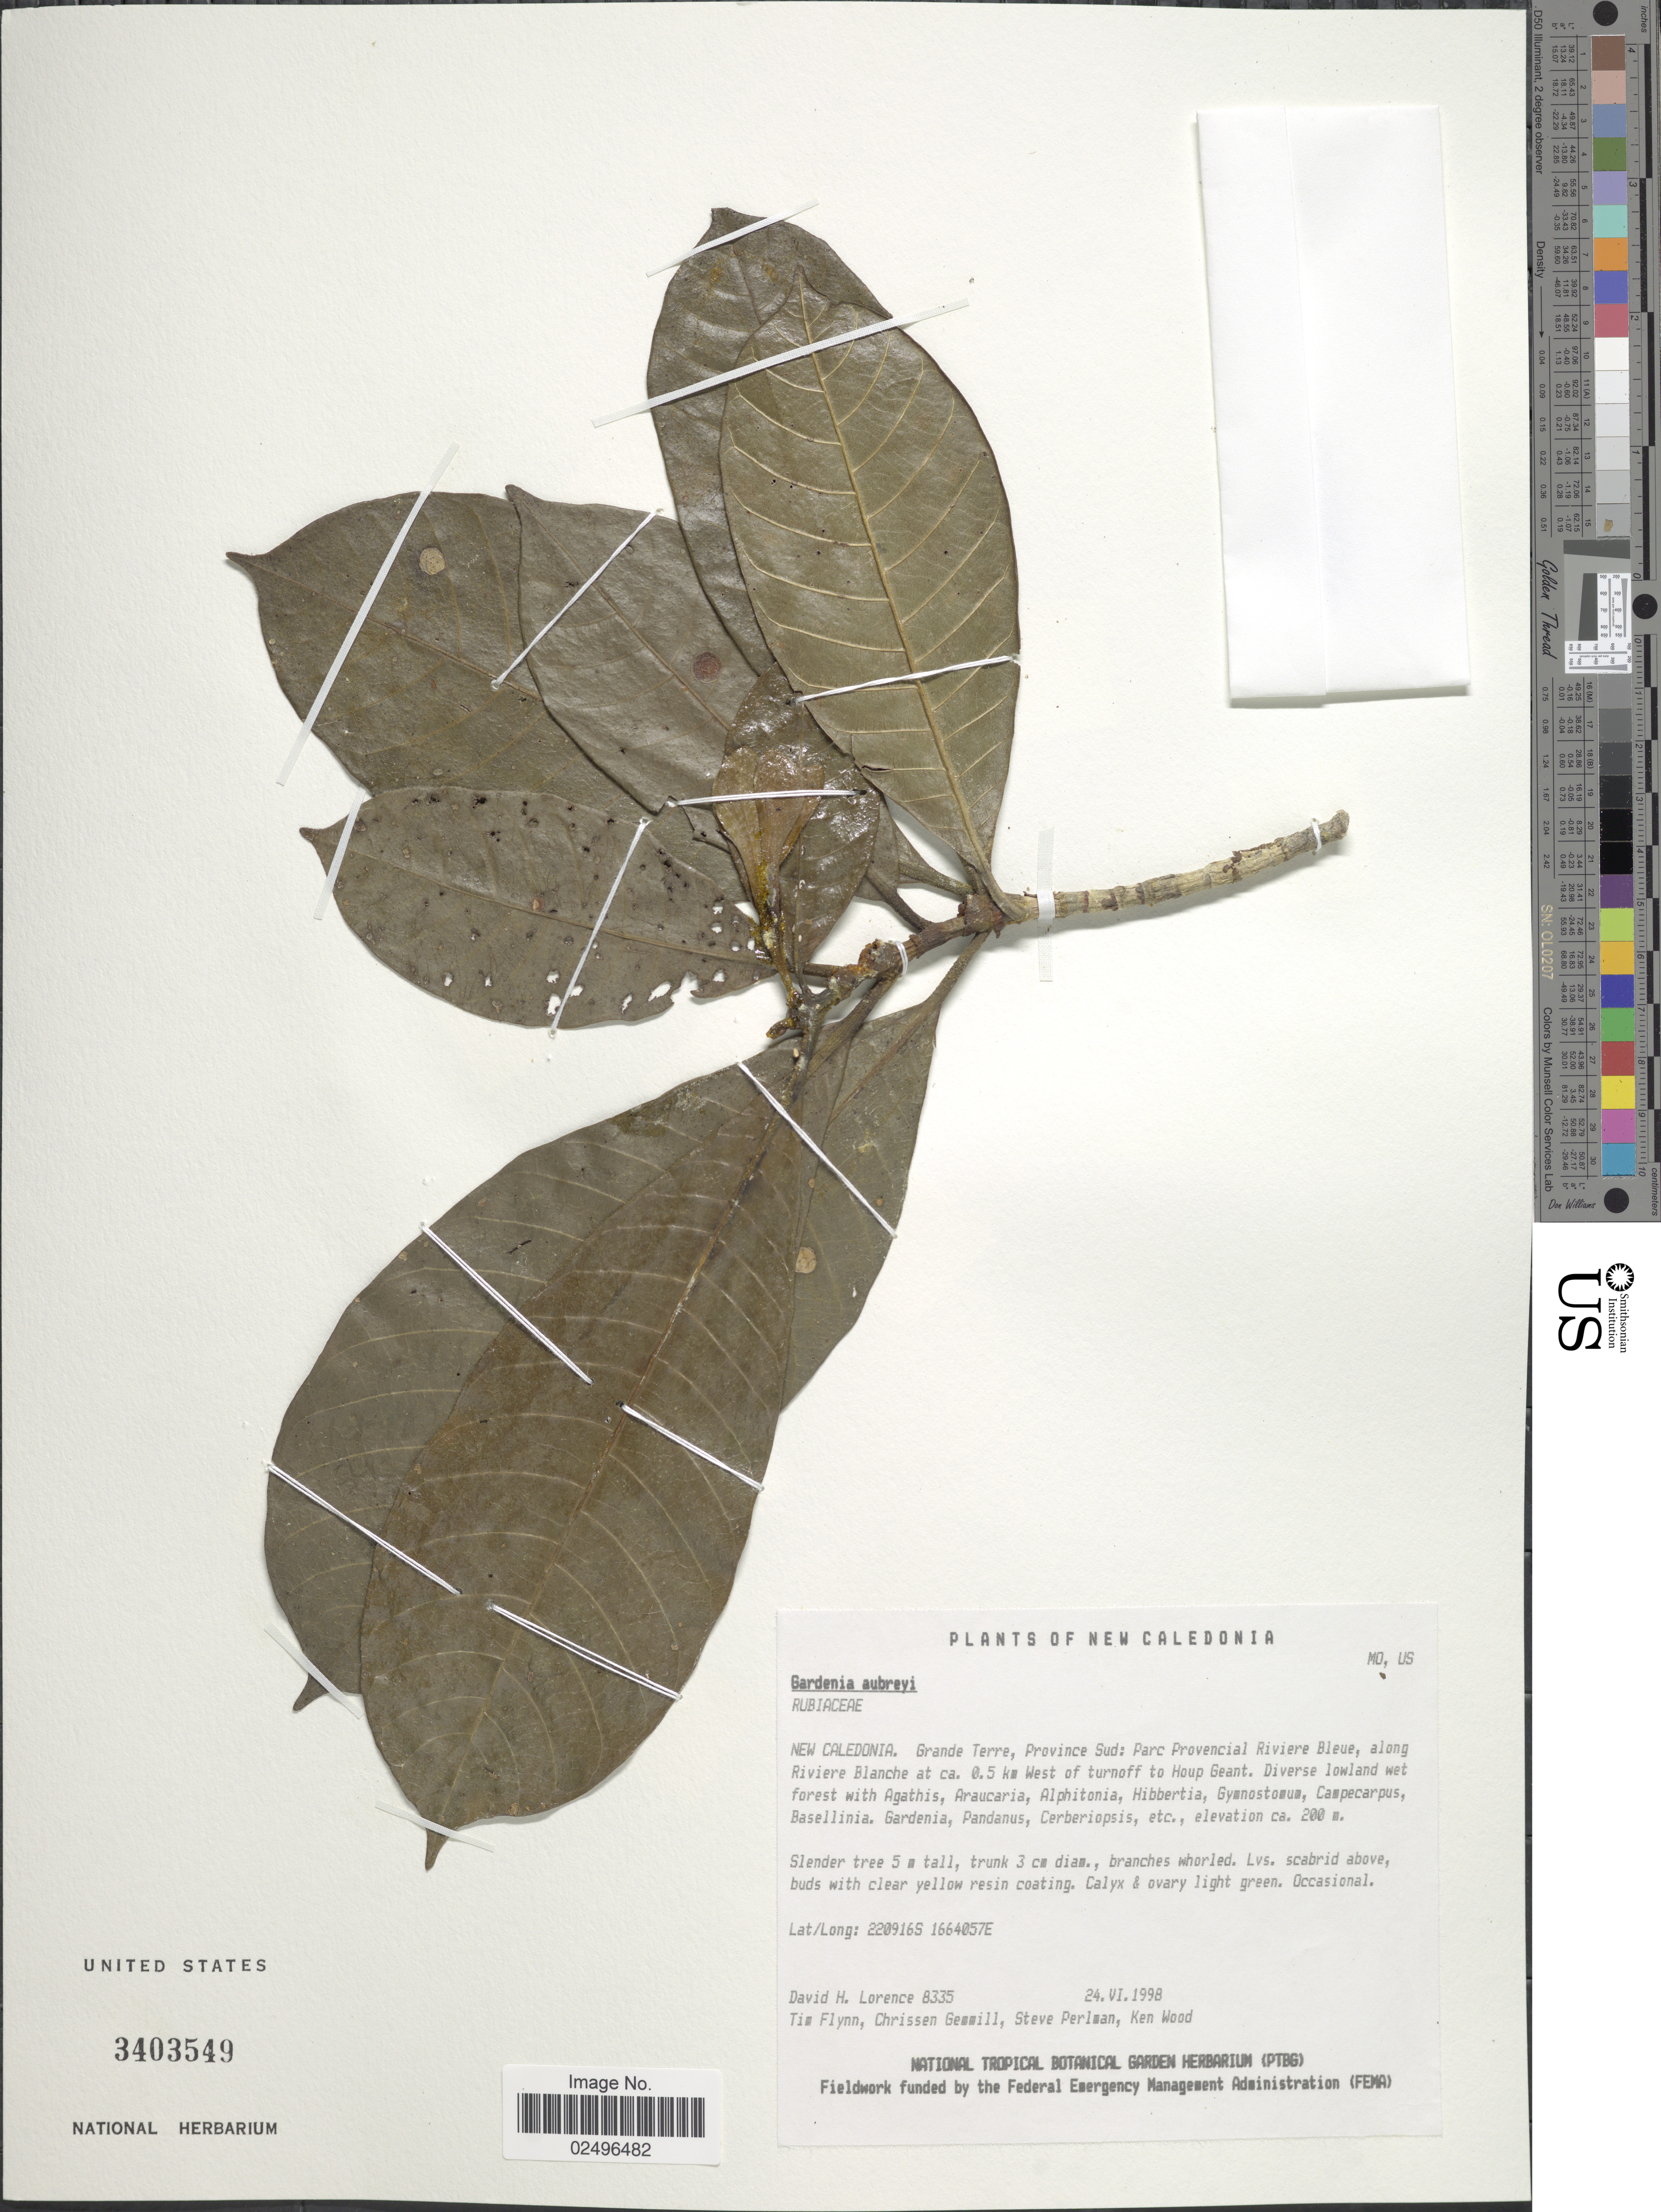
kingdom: Plantae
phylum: Tracheophyta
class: Magnoliopsida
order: Gentianales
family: Rubiaceae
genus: Gardenia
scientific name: Gardenia aubryi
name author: Vieill.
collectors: D. Lorence, T. Flynn, C. Gemmill, S. Perlman & K. R. Wood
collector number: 8335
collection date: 1998-06-24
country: New Caledonia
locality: Grand Terre, Province Suf: Parc Provencial Riviere Bleue, along Riviere Blanche at 0.5 km West of turnoff to Houp Geant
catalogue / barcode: US 3403549